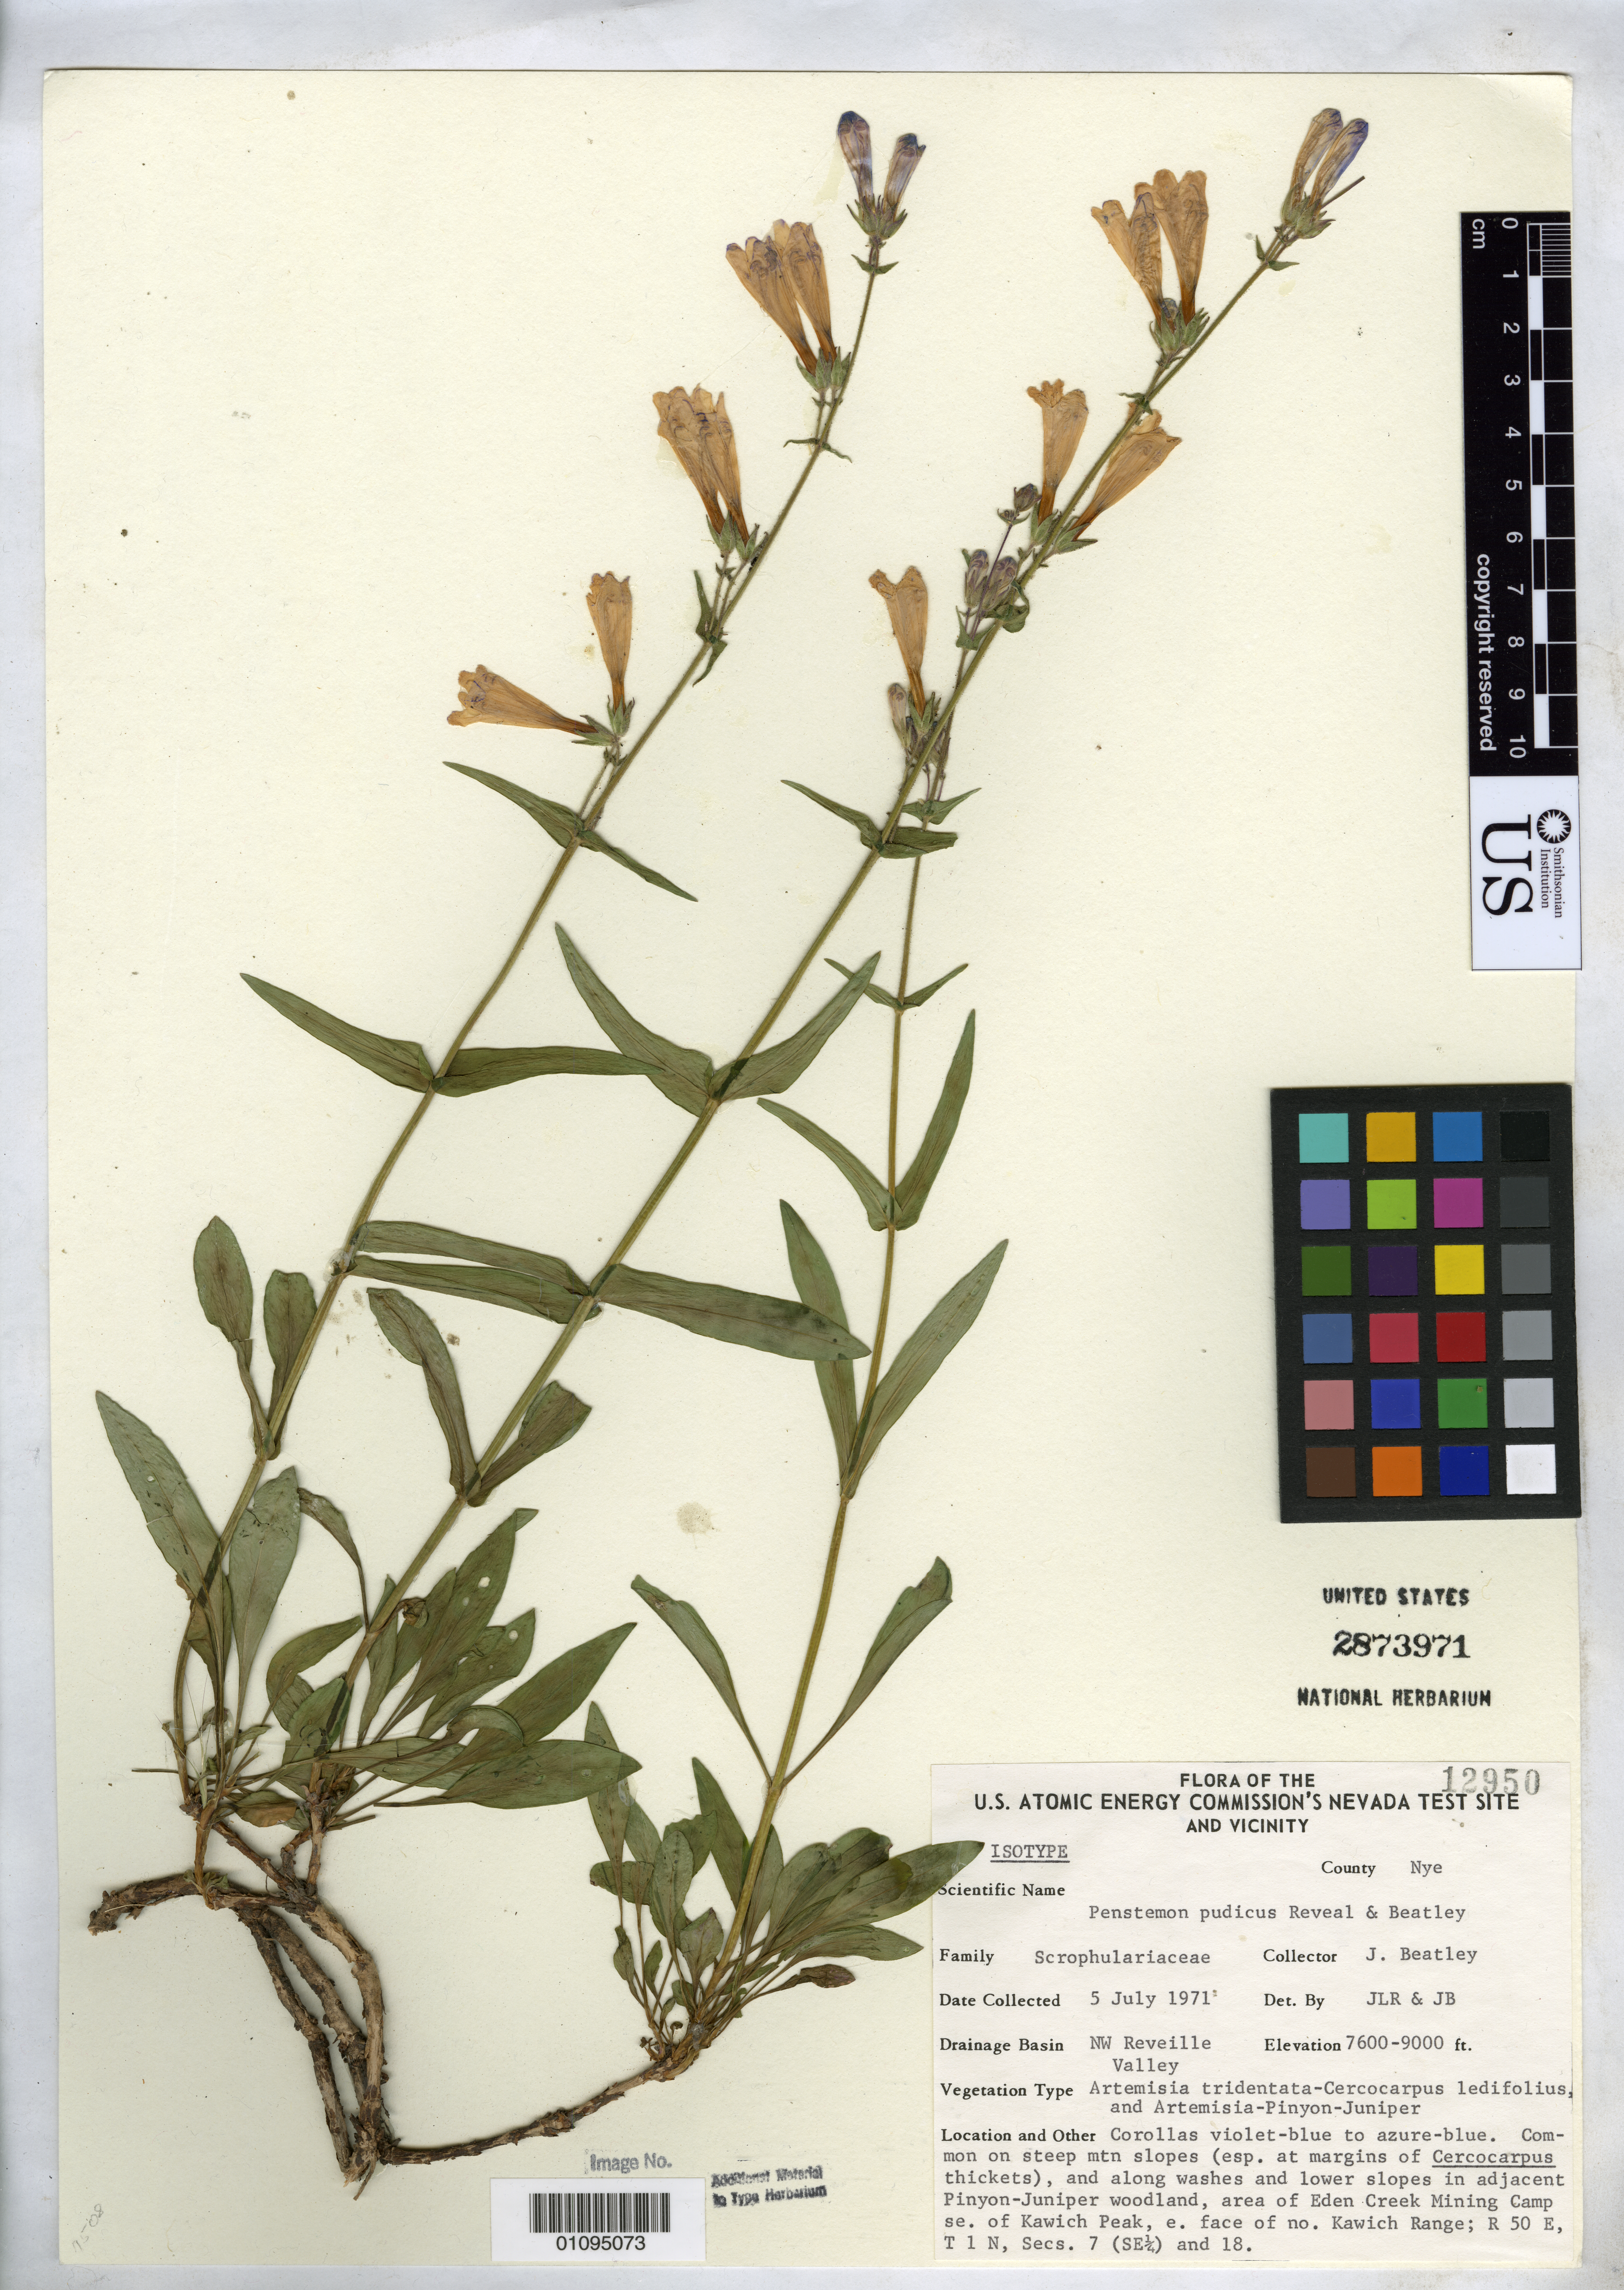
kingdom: Plantae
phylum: Tracheophyta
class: Magnoliopsida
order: Lamiales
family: Plantaginaceae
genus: Penstemon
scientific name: Penstemon pudicus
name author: Reveal & Beatley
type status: Isotype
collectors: J. C. Beatley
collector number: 12950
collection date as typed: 05 Jul 1971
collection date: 1971-07-05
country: United States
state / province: Nevada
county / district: Nye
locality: Eden Creek mining camp southeast of Kawich Peak.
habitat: Common on steep mtn slopes (esp at margins of Cercocarpus thickets) and along washes and lower slopes in adjacent Pinyon-Juniper woodland.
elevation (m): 2316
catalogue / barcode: US 2873971